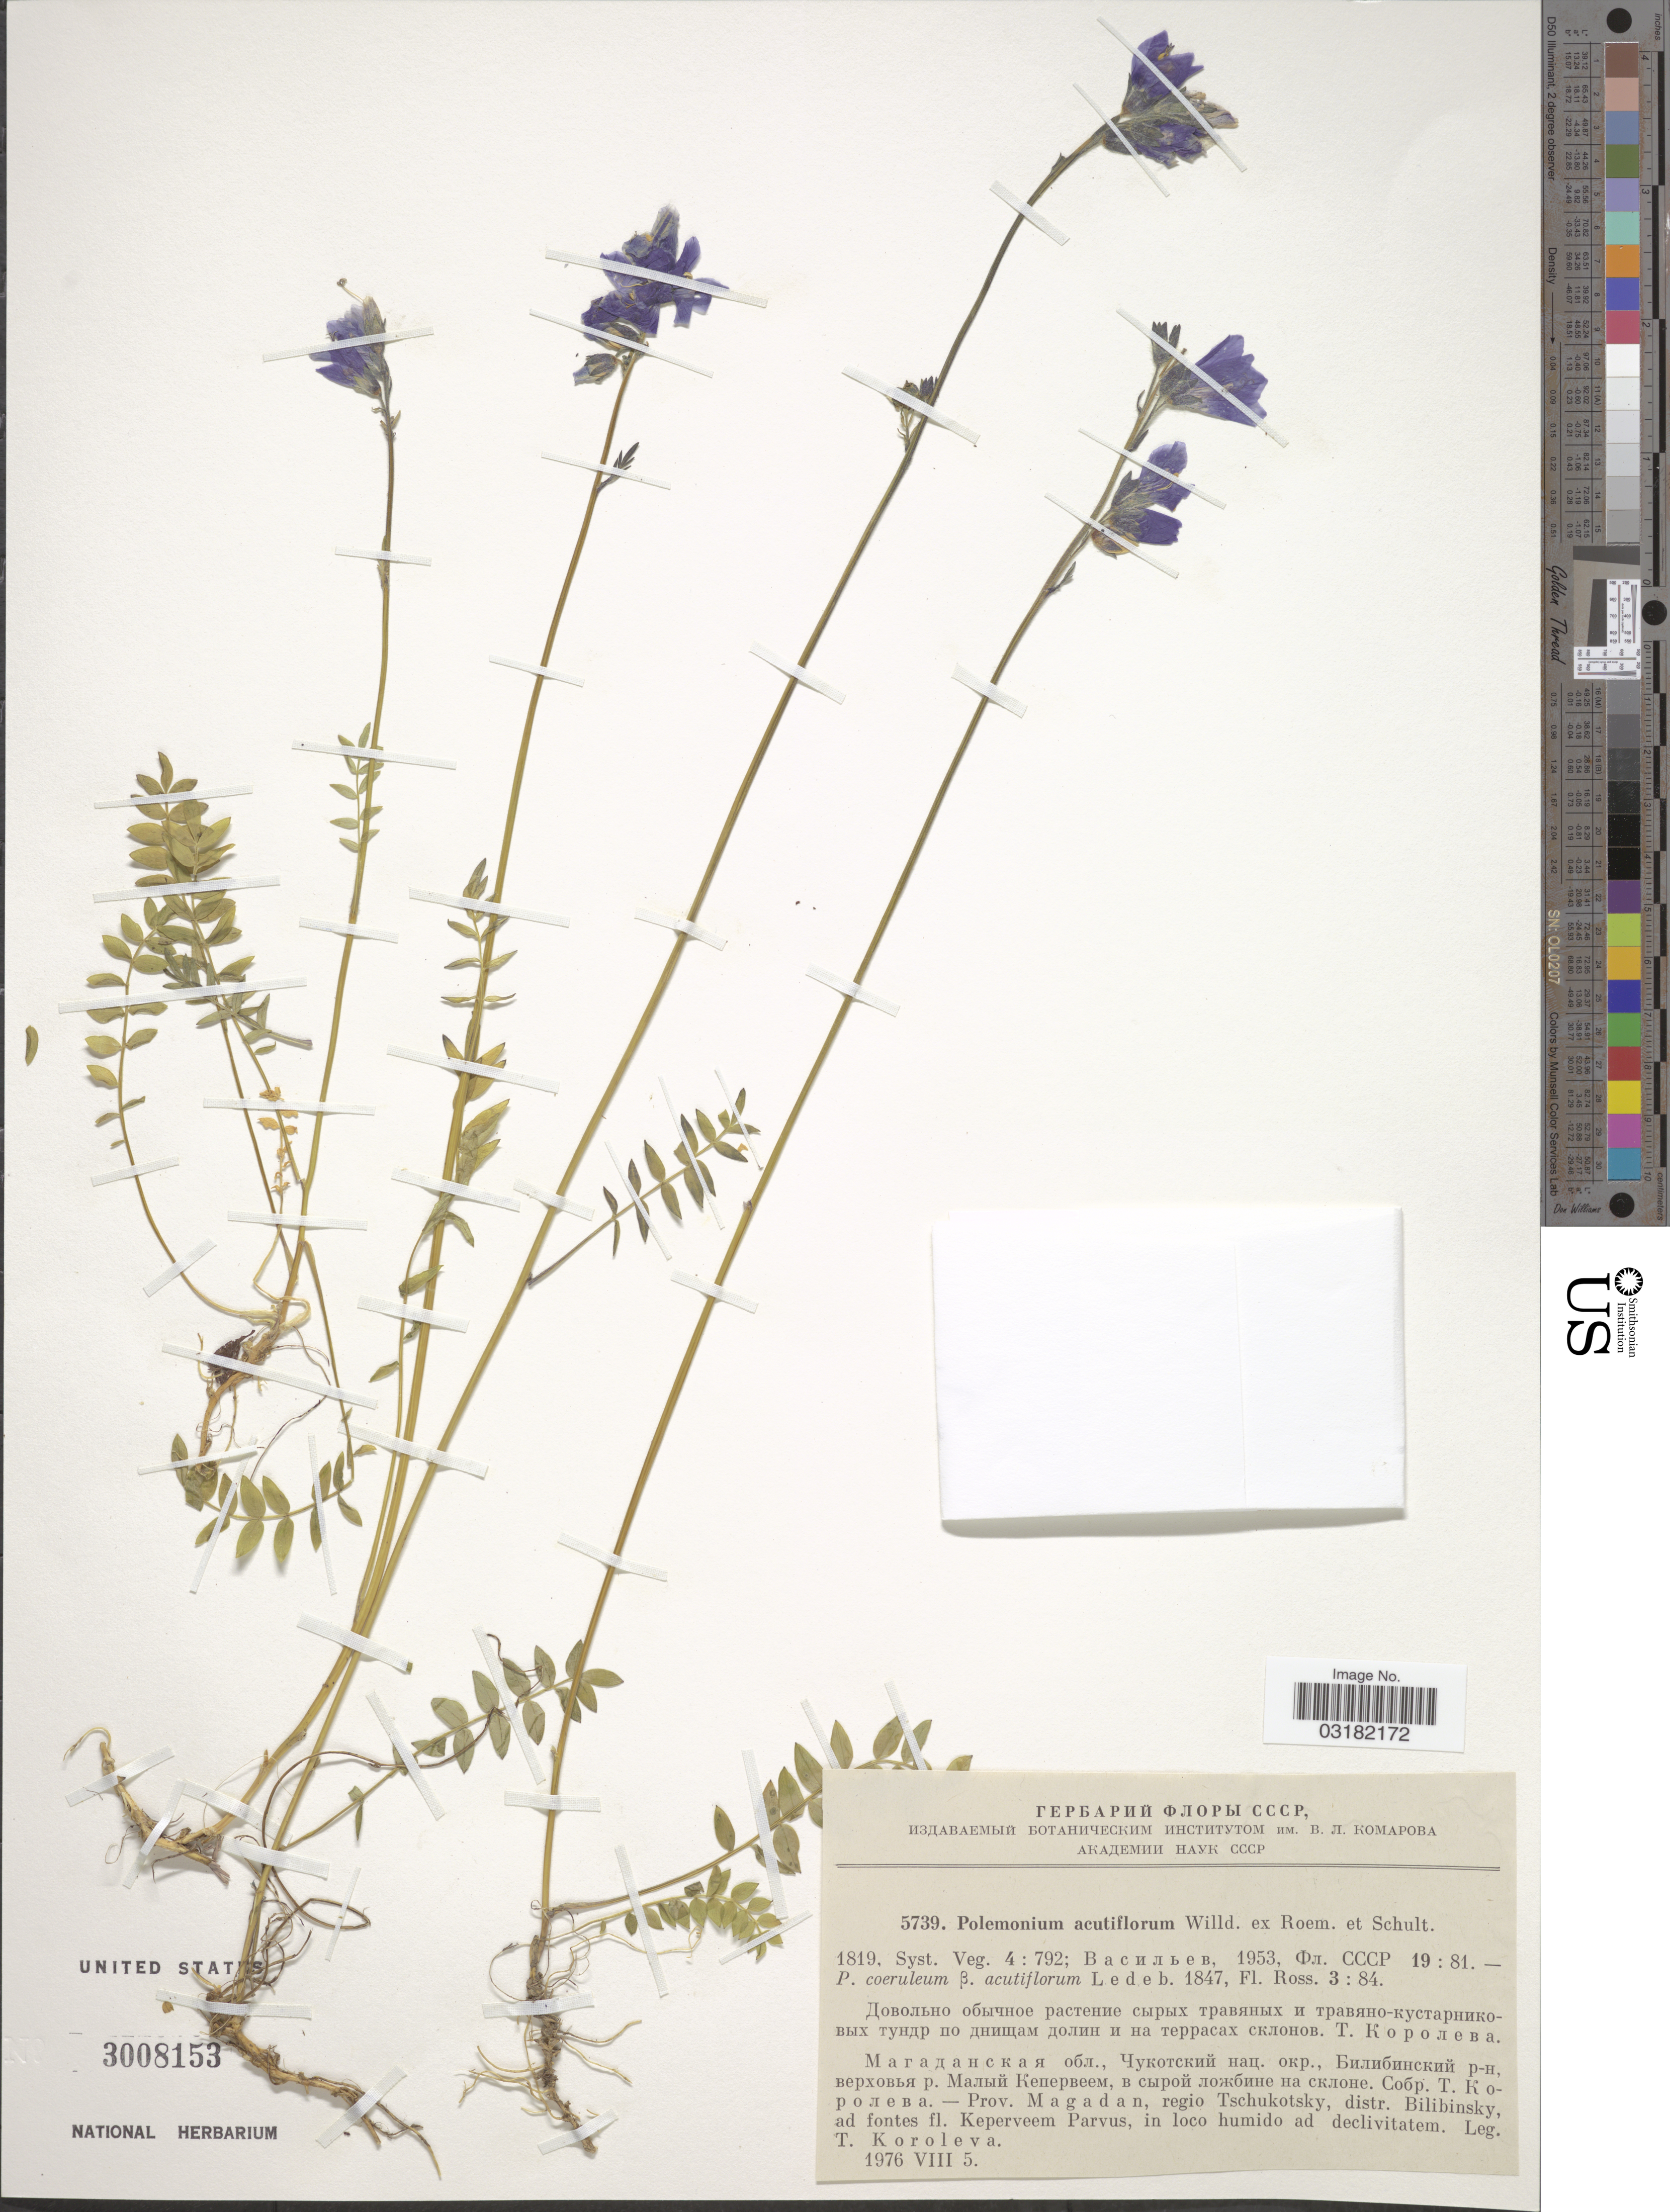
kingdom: Plantae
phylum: Tracheophyta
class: Magnoliopsida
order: Ericales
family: Polemoniaceae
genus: Polemonium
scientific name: Polemonium acutiflorum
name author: Willd. ex Roem. & Schult.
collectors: T. Koroleva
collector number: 5739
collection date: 1976-08-05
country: Russian Federation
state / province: Magadan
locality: Regio Tschukotsky, distr. Bilibinsky, ad fontes fl. Keperveem Parvus.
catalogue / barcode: US 3008153